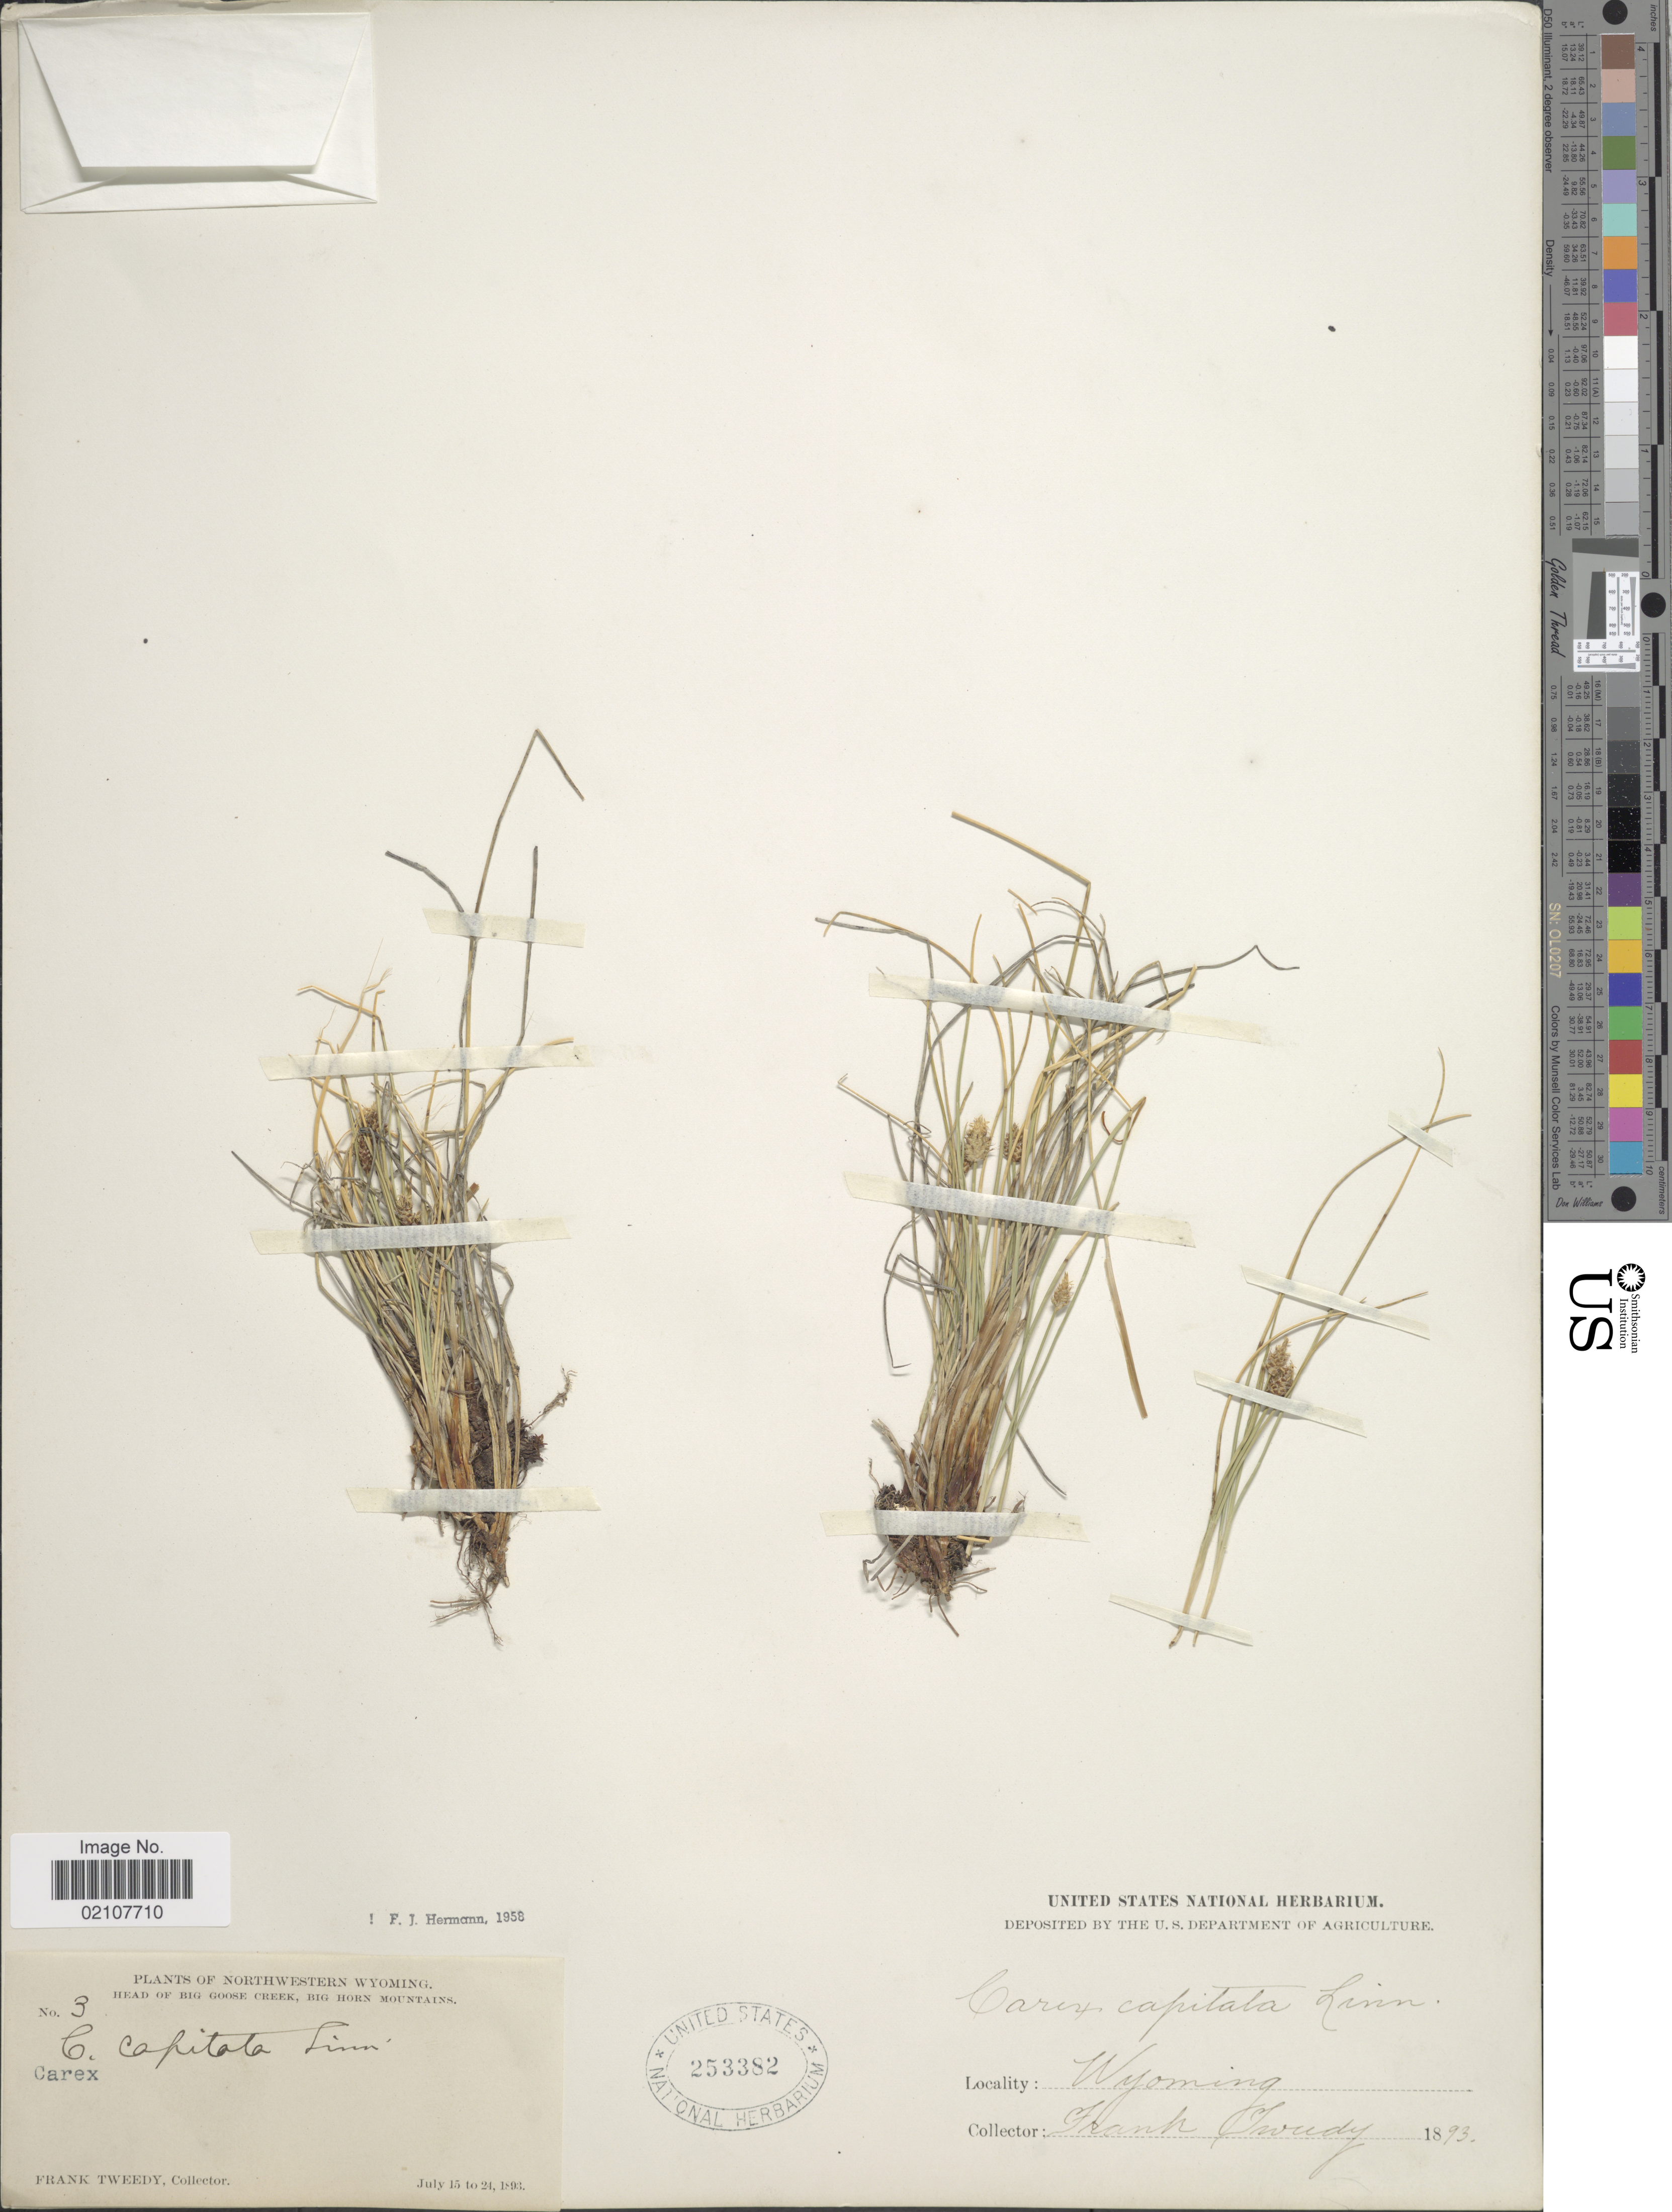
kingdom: Plantae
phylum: Tracheophyta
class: Liliopsida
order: Poales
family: Cyperaceae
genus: Carex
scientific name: Carex capitata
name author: L.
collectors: F. Tweedy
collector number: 3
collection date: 1893-07-15/1893-07-24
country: United States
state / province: Wyoming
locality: Northwestern Wyoming, Head of Big Goose Creek , Big Horn Mountains.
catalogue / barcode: US 253382